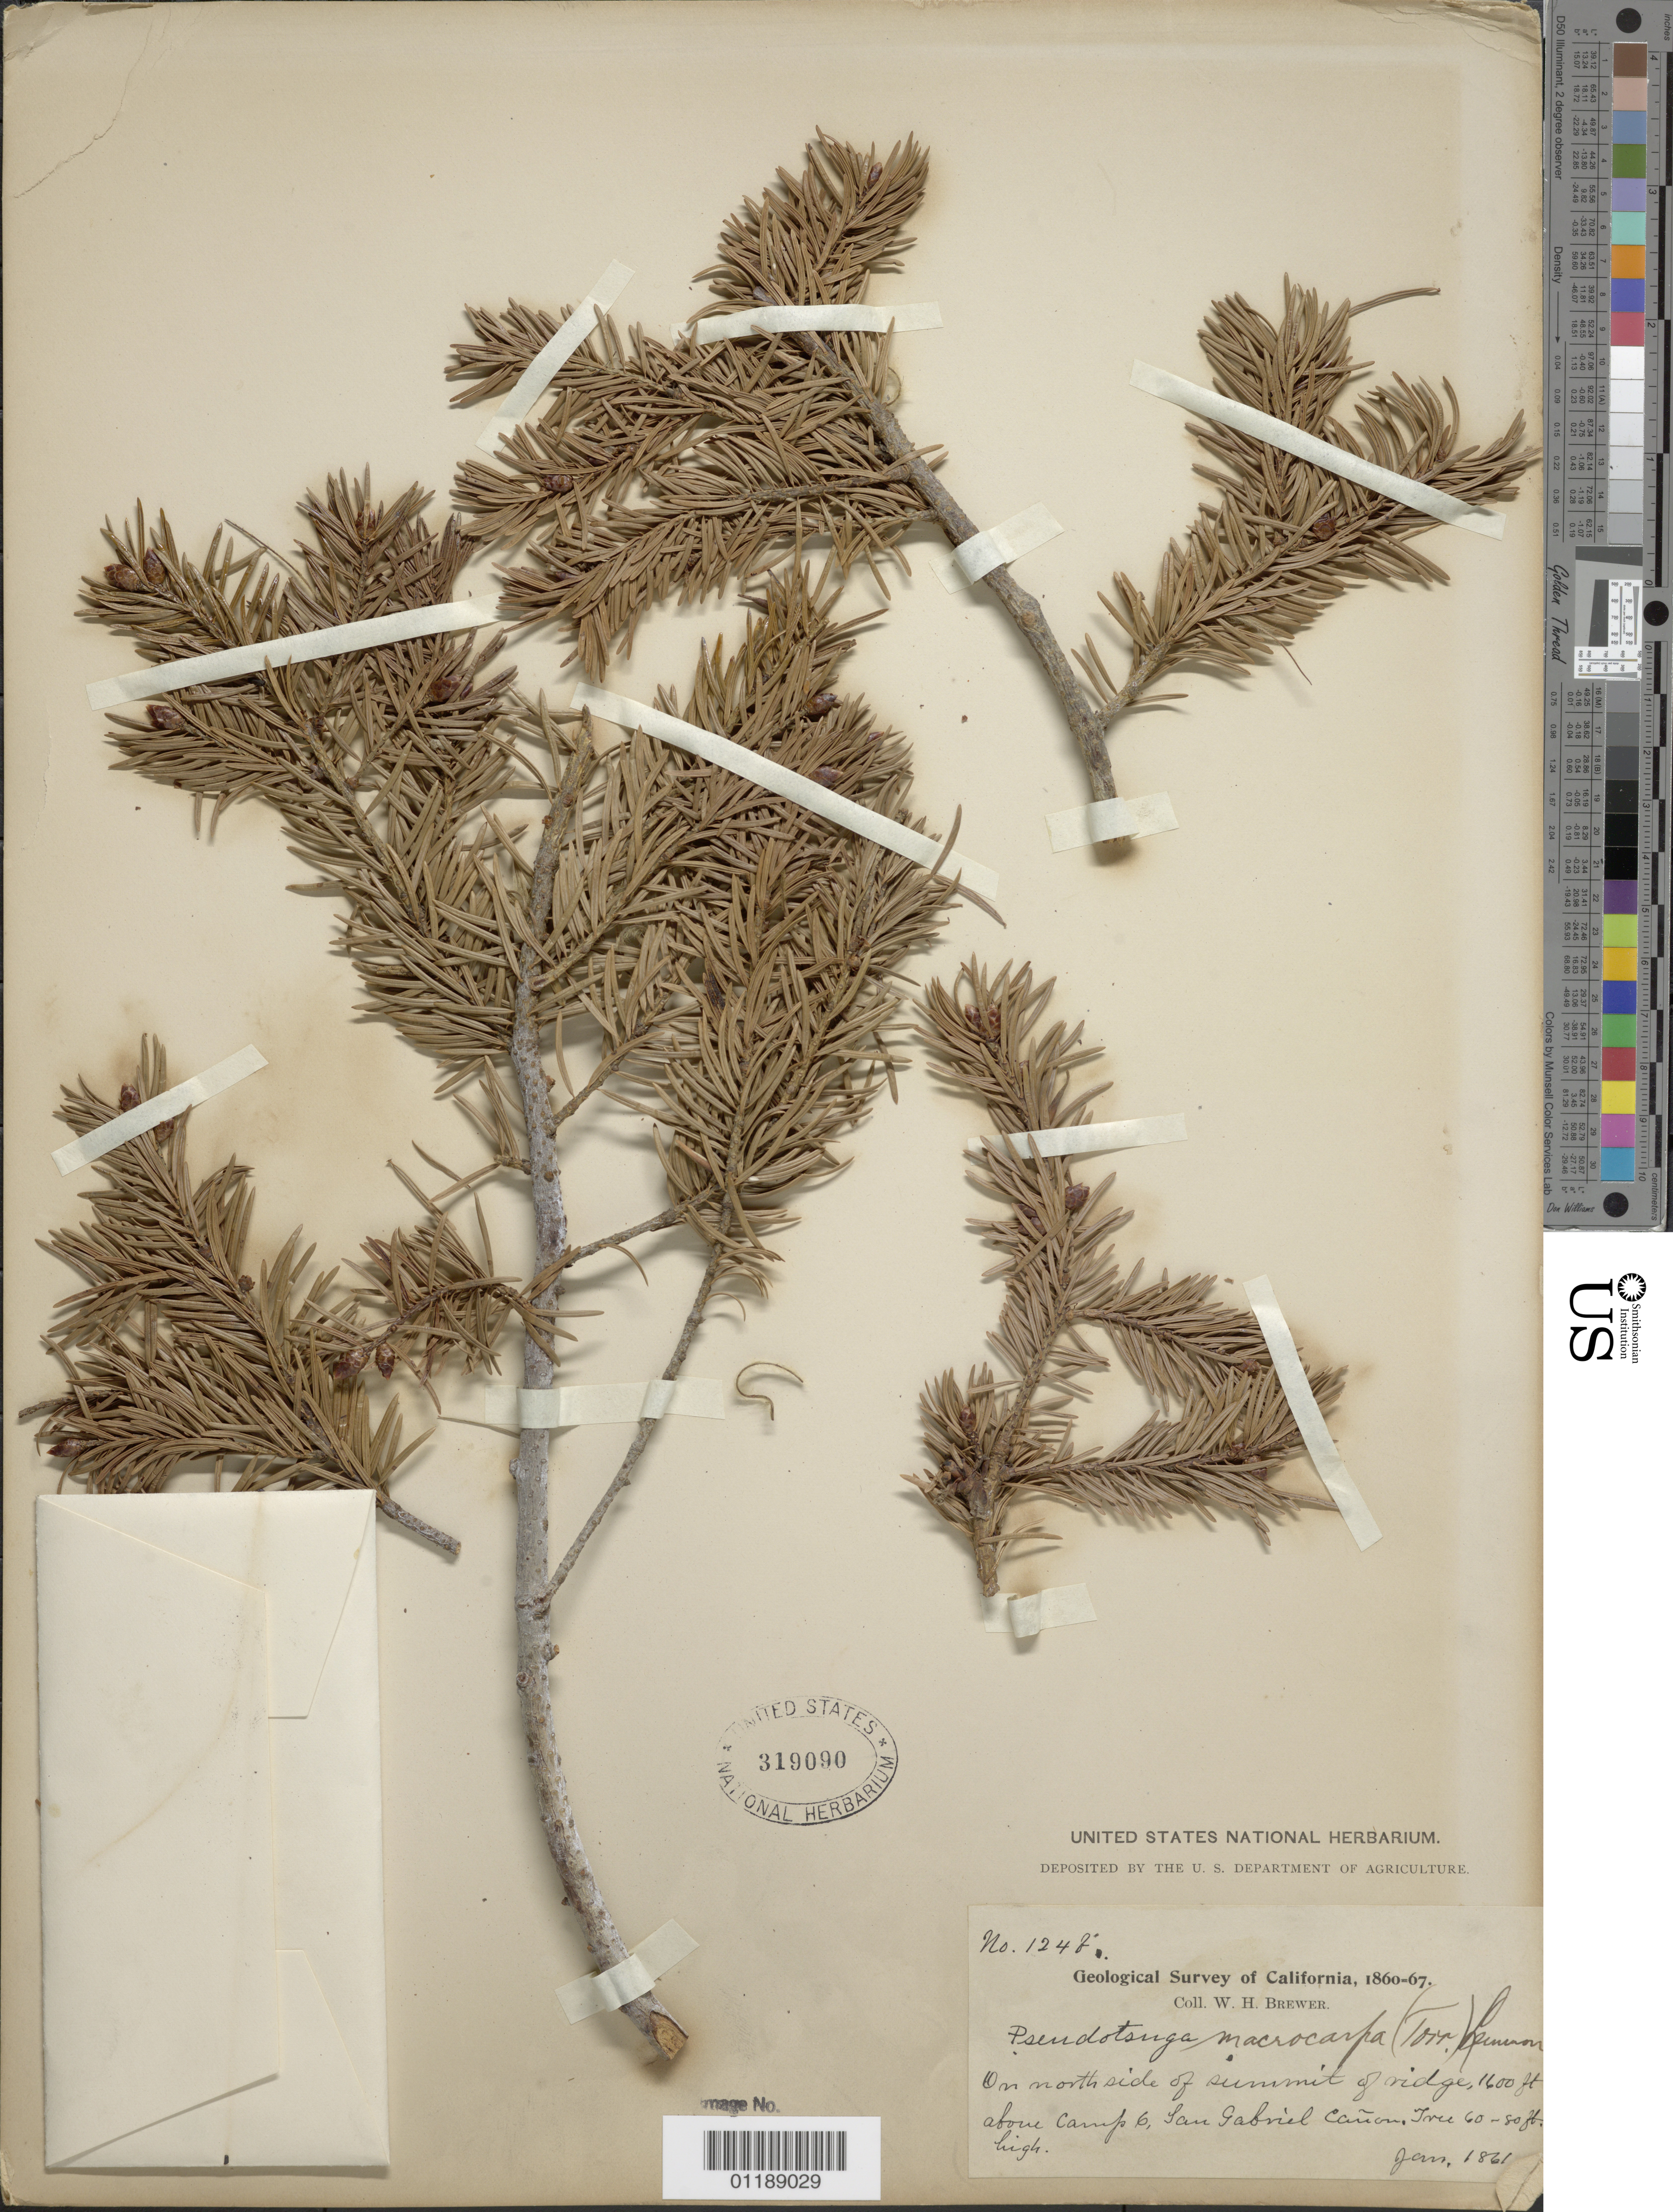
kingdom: Plantae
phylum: Tracheophyta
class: Pinopsida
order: Pinales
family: Pinaceae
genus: Pseudotsuga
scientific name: Pseudotsuga macrocarpa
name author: (Vasey) Mayr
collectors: W. H. Brewer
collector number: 124b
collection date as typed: Jan 1861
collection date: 1861-01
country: United States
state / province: California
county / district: Los Angeles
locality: San Gabriel Canyon, on north side of summit of ridge, above camp 6.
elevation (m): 488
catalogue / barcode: US 319090